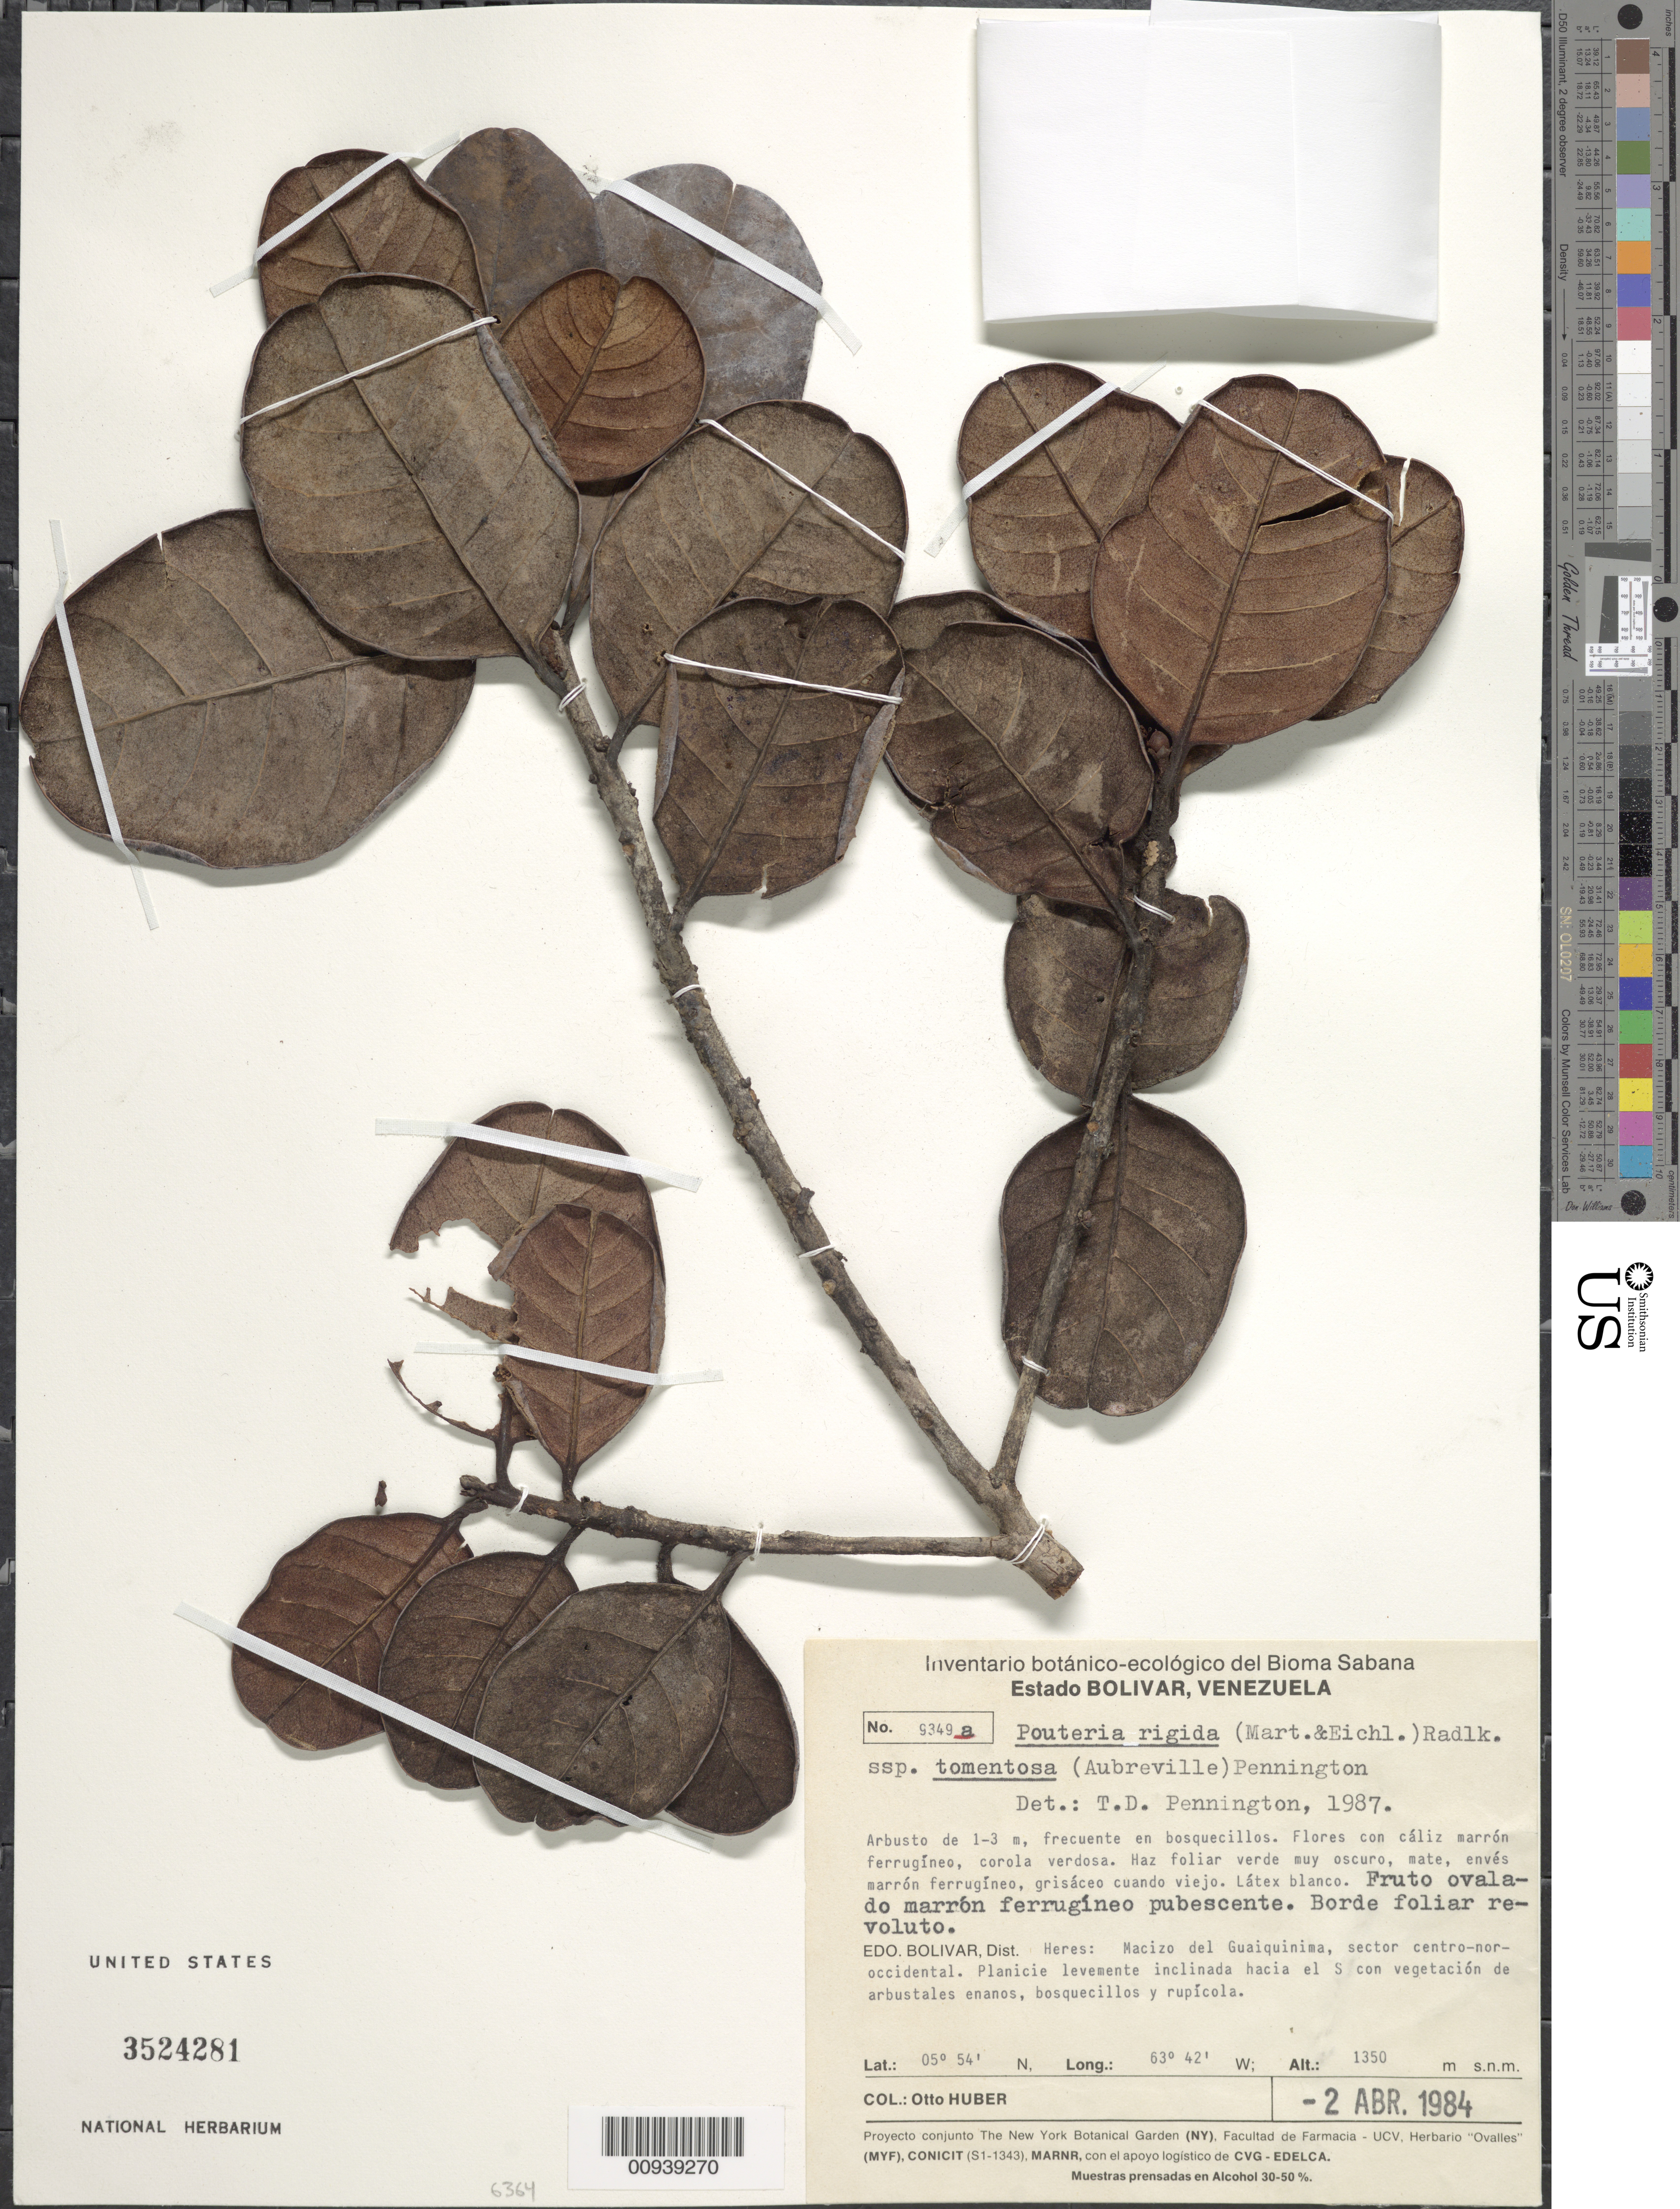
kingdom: Plantae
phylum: Tracheophyta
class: Magnoliopsida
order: Ericales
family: Sapotaceae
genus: Pouteria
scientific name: Pouteria rigida subsp. tomentosa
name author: (Aubrév.) T.D. Penn.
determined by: Pennington, T. D., (K)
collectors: O. Huber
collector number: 9349 A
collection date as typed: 2-Apr-84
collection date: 1984-04-02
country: Venezuela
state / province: Bolívar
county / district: Heres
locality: Macizo del Guaiquinima, sector centro-noroccidental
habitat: Bosquecillos. Planicie levemente inclinada hacia el S con vegetación de arbustales enanos, bosquecillos y rupícola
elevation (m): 1350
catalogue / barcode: US 3524281